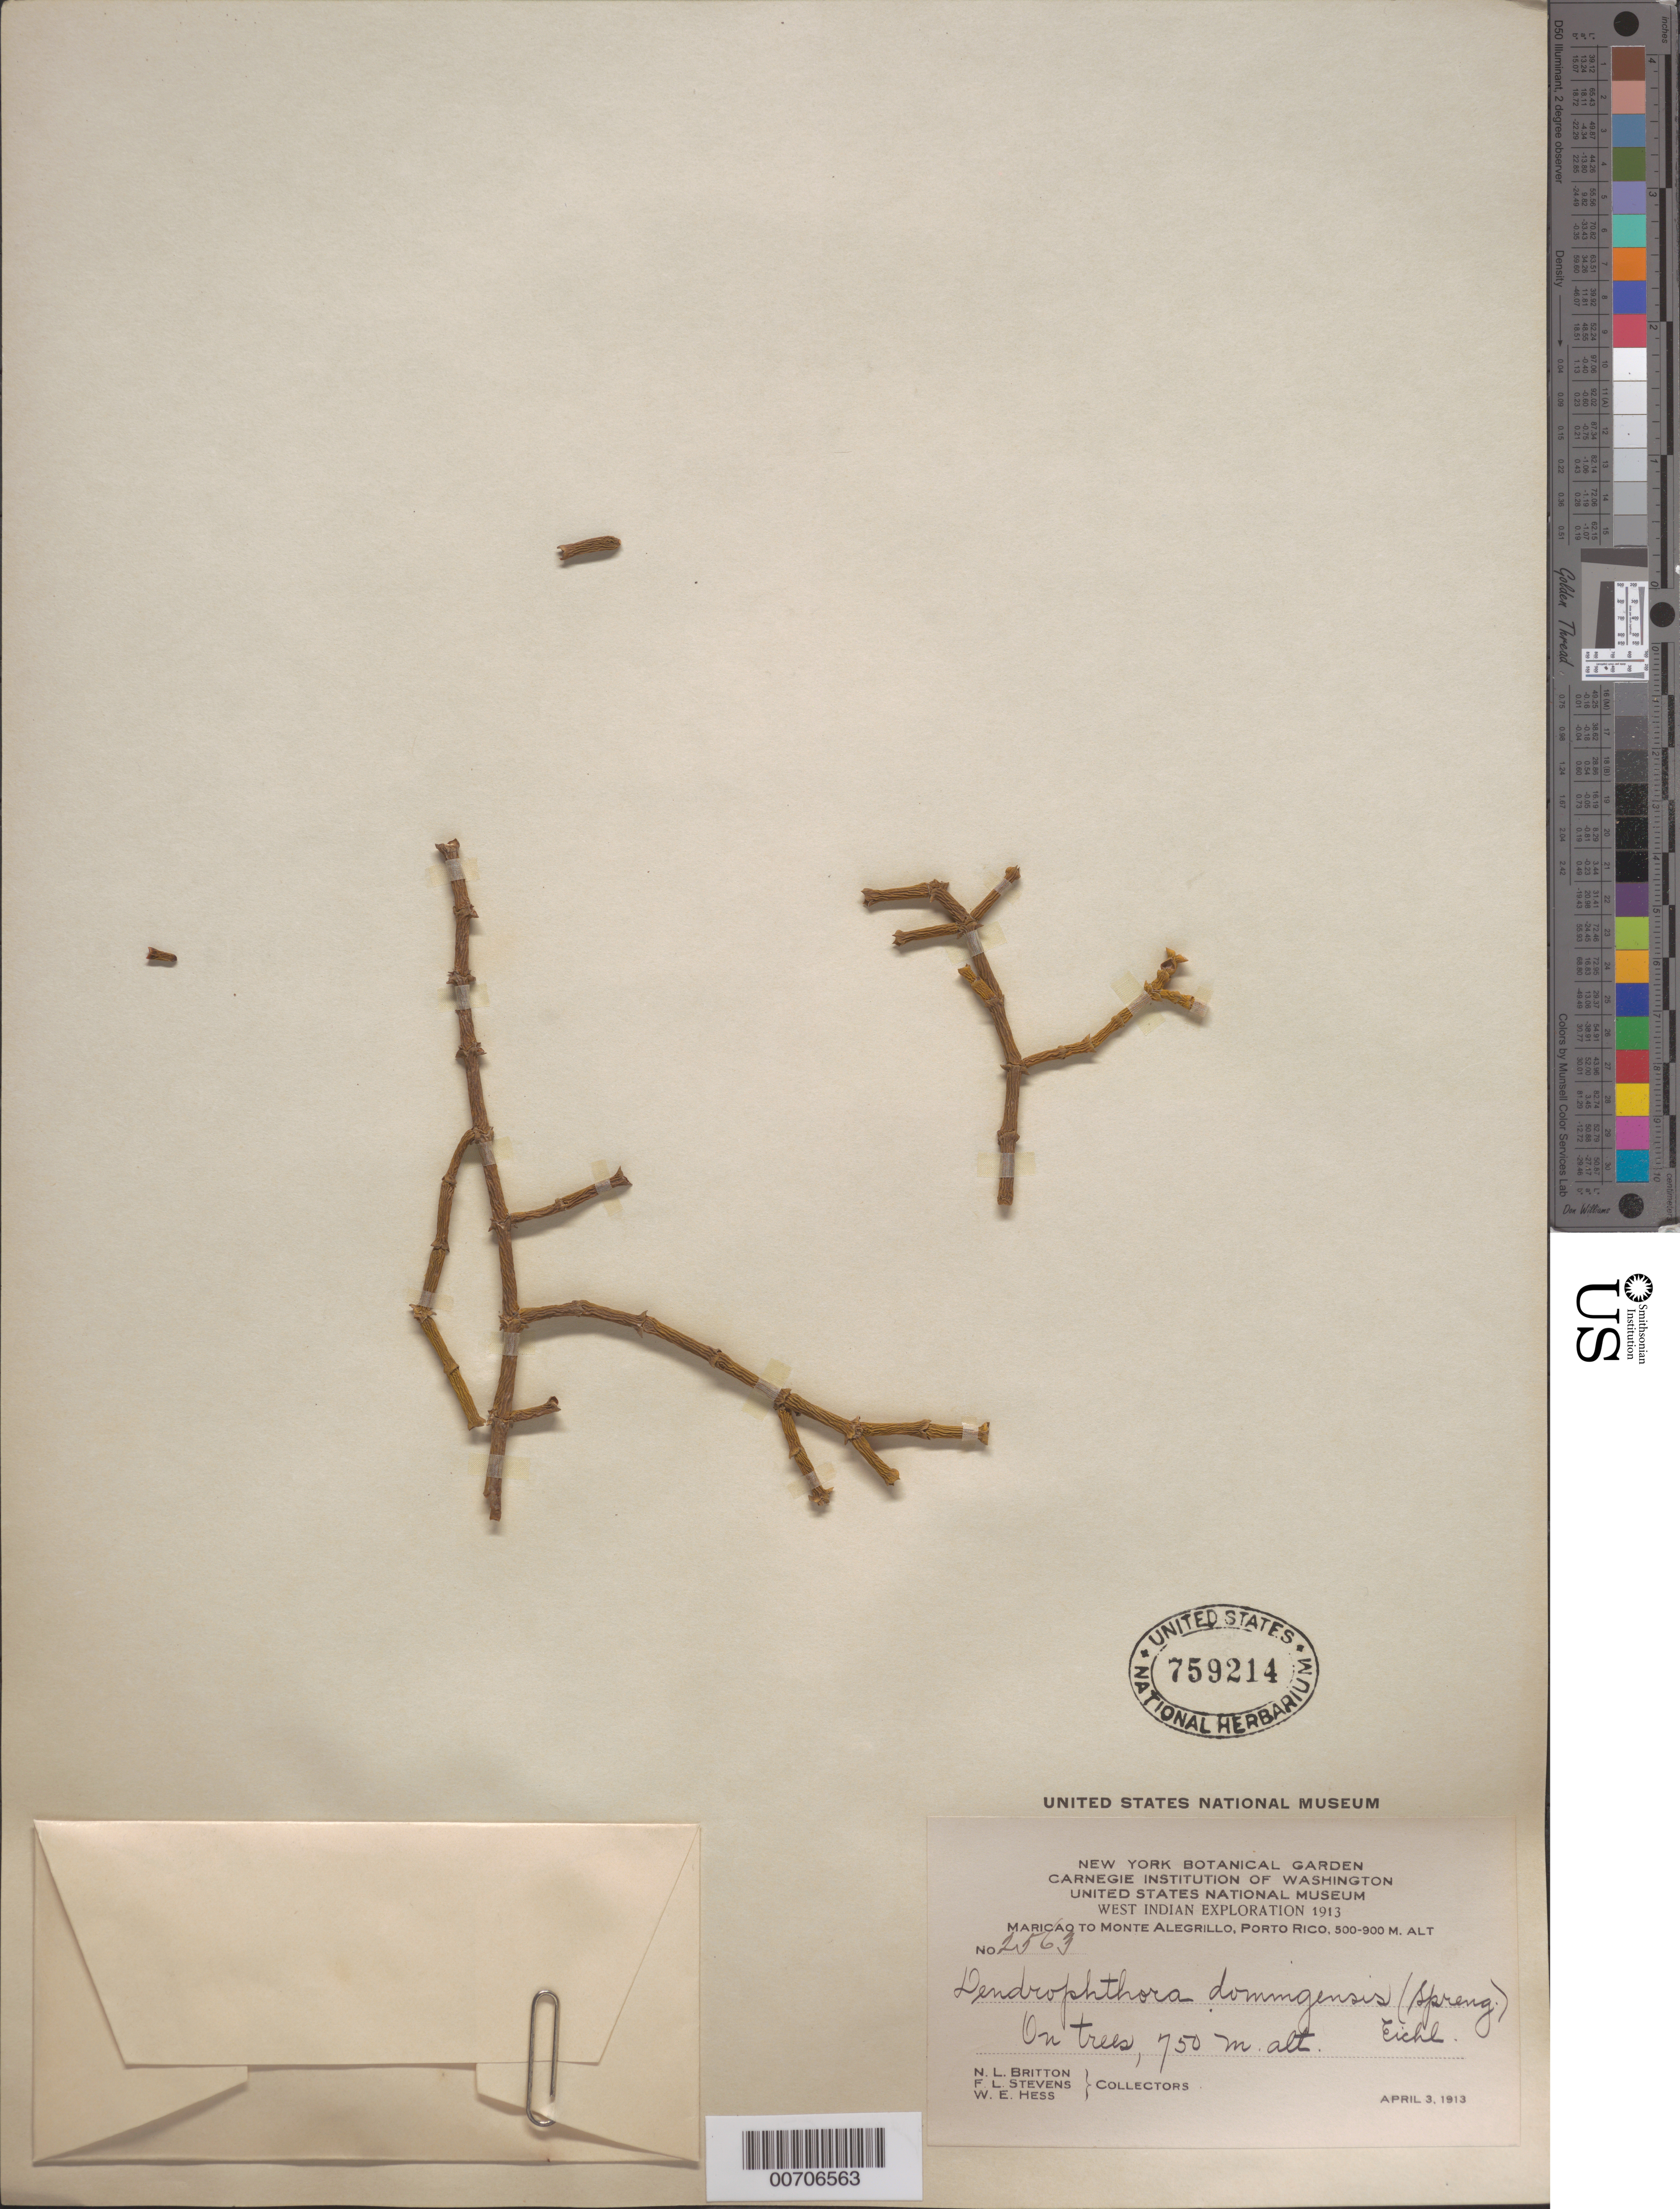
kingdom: Plantae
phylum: Tracheophyta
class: Magnoliopsida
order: Santalales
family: Loranthaceae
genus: Dendropemon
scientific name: Dendropemon domingensis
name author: (Spreng.) Eichler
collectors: N. Britton, F. L. Stevens & W. Hess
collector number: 2563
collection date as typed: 03 Apr 1913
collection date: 1913-04-03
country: Puerto Rico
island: Greater Antilles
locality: Maricao to Monte Alegrillo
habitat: On trees, 750 m alt.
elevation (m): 500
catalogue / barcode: US 759214